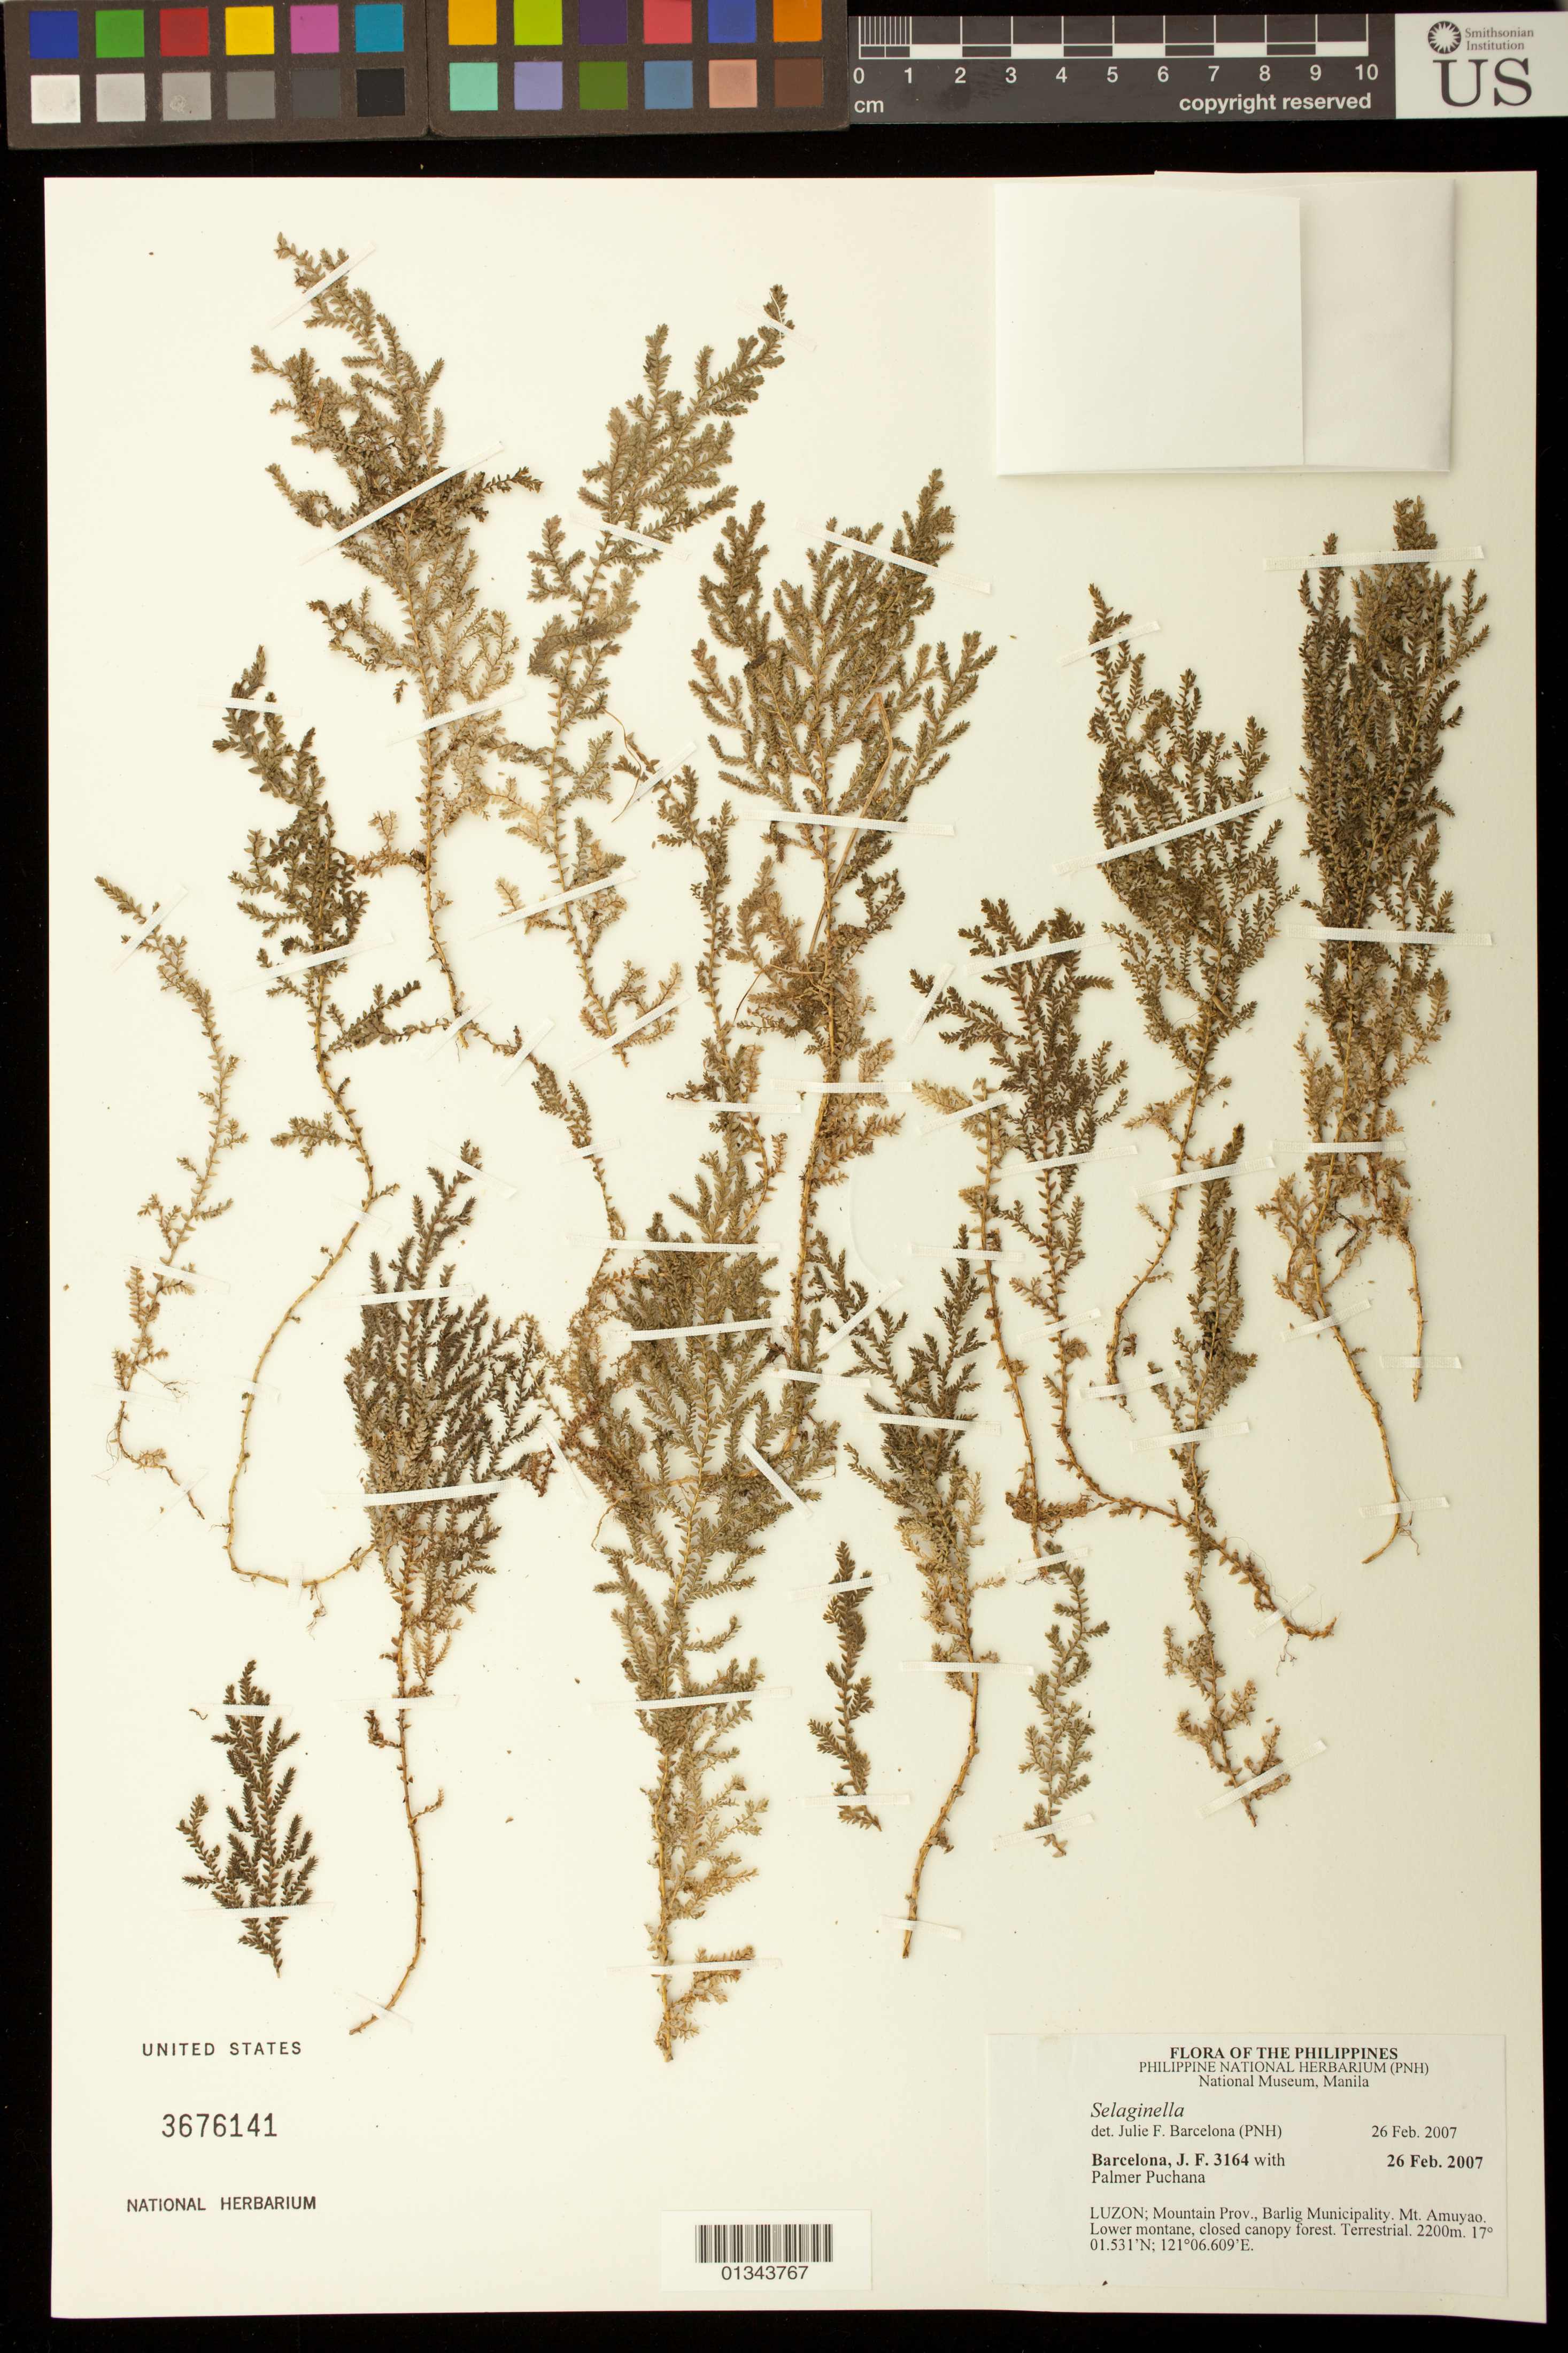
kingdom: Plantae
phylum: Tracheophyta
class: Lycopodiopsida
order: Selaginellales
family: Selaginellaceae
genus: Selaginella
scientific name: Selaginella sp.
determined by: Barcelona, J. F.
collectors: J. F. Barcelona & P. Puchana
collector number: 3164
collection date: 2007-02-26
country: Philippines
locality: Luzon: Mountain Prov., Barlig Municipality, Mt. Amuyao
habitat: Lower montane, closed canopy forest.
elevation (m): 2200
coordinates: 17 01.531 N, 121 06.609 E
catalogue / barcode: US 3676141